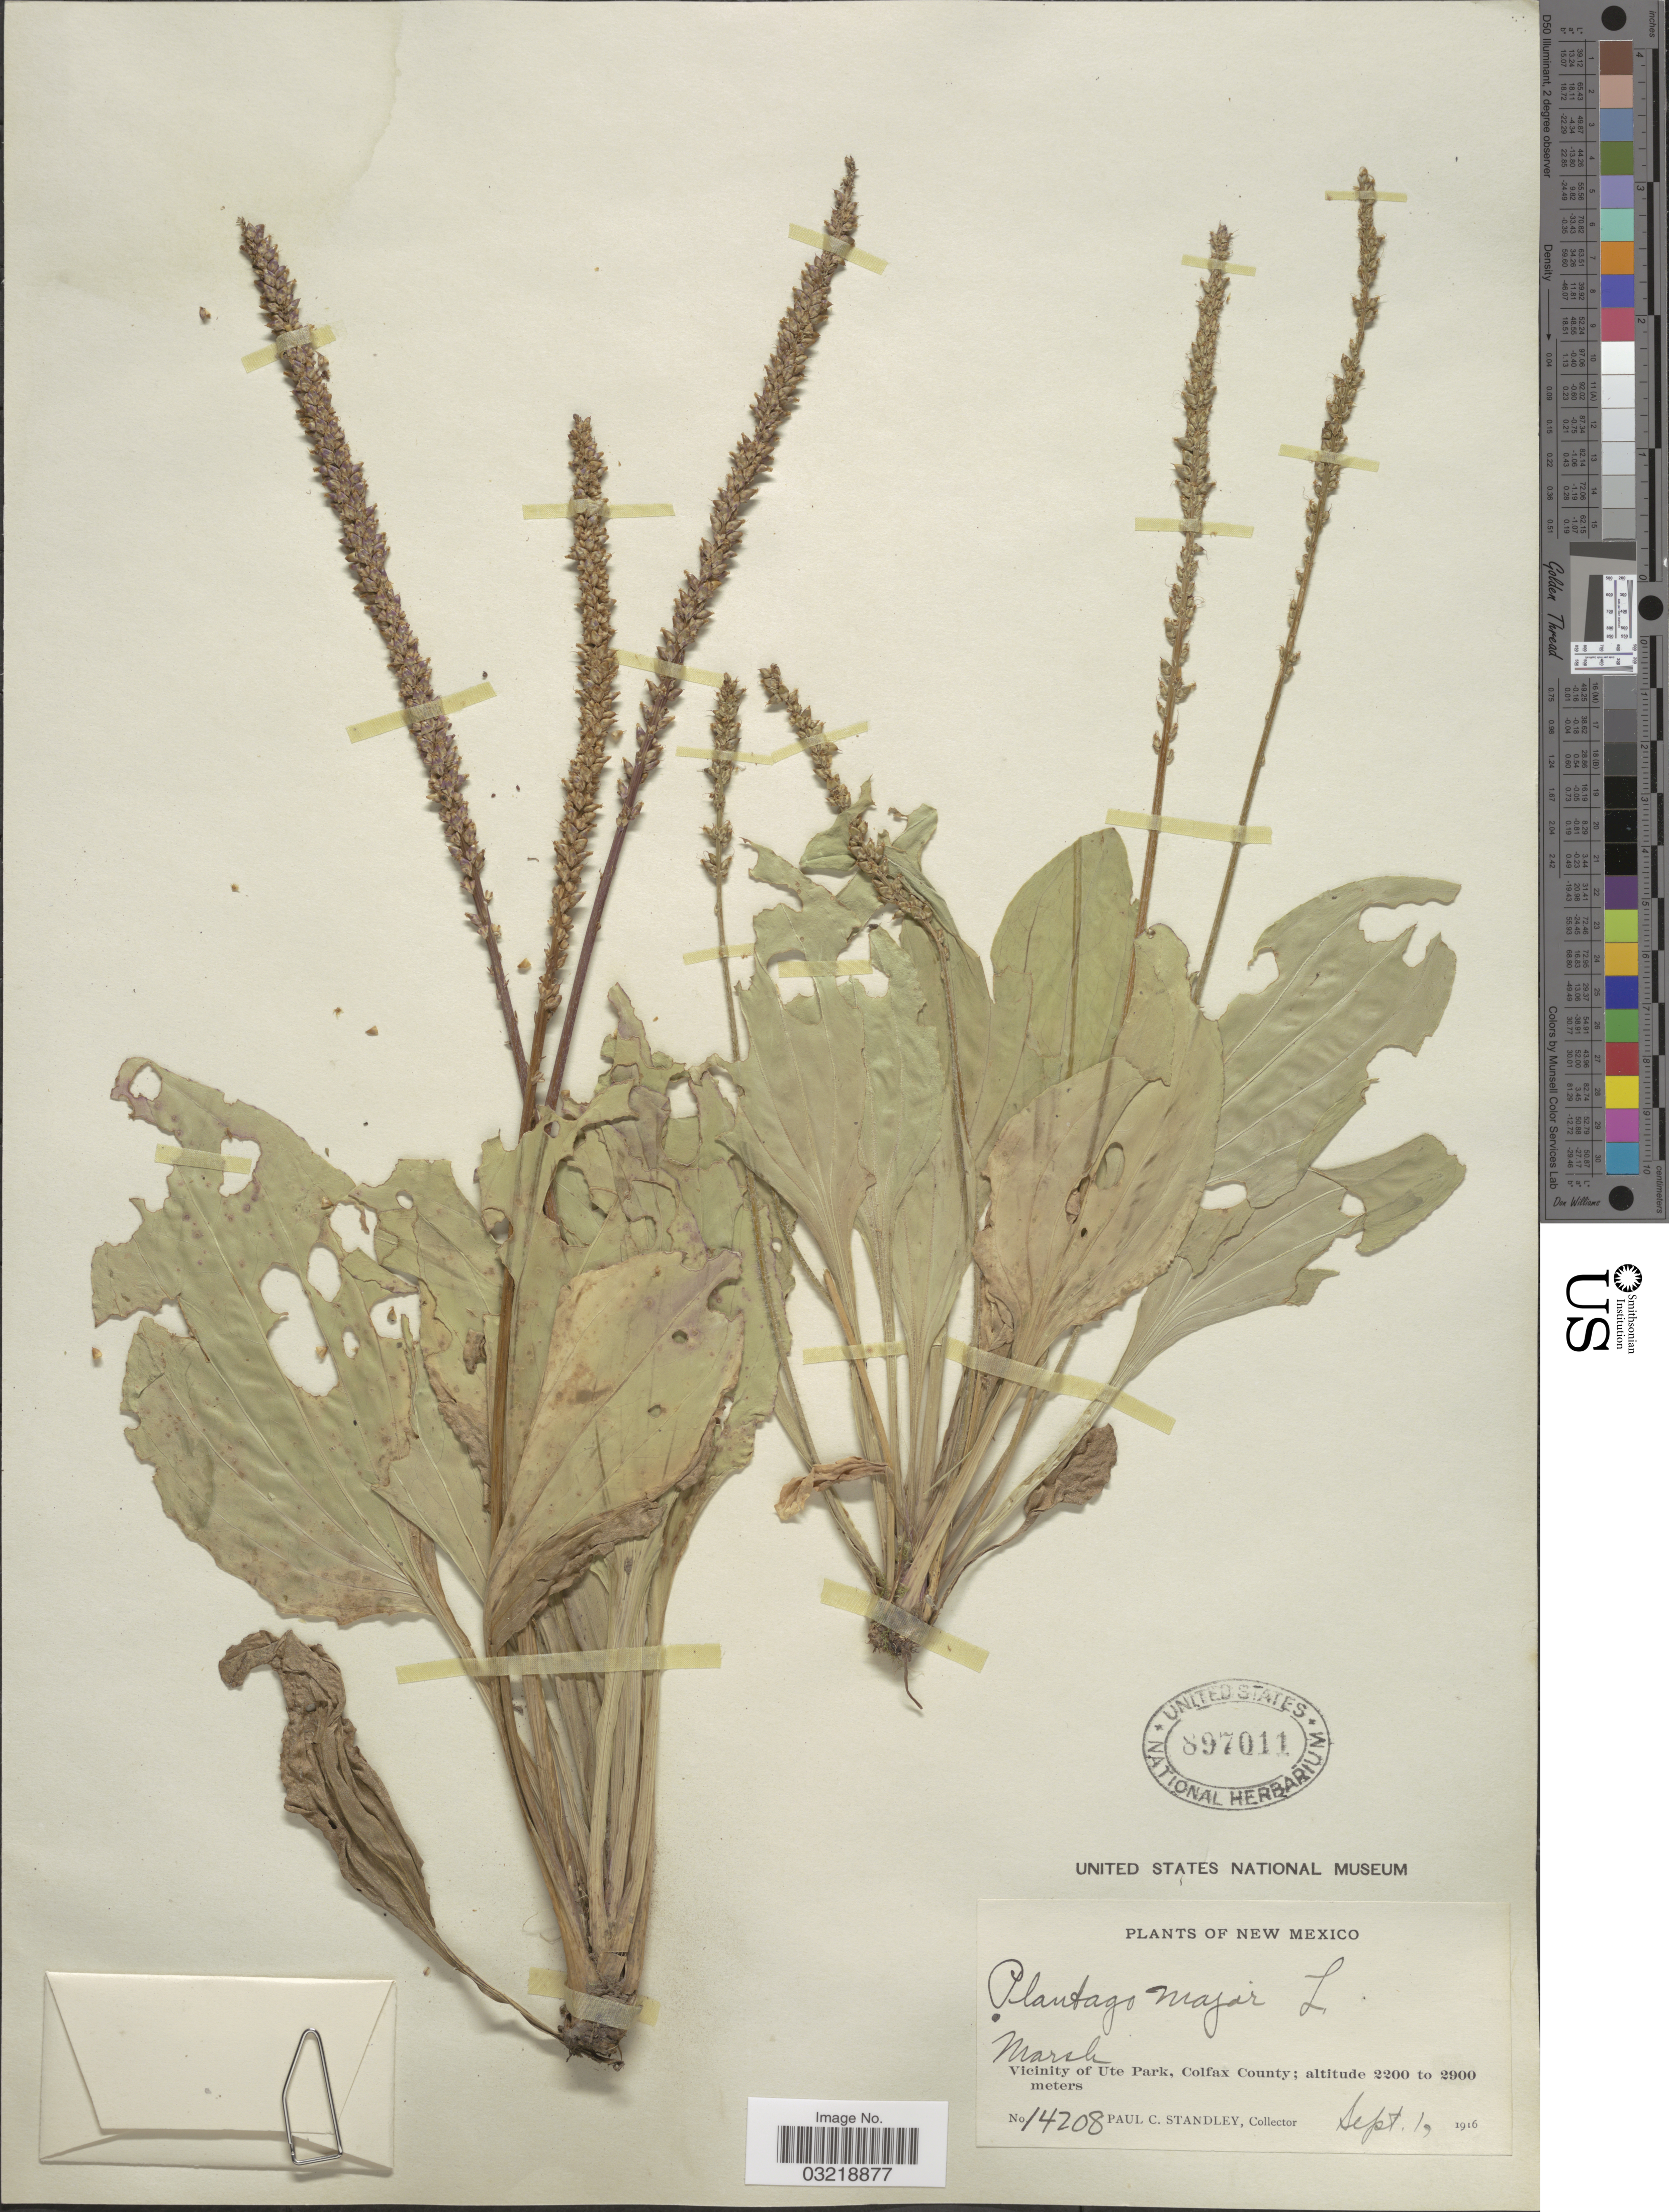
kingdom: Plantae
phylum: Tracheophyta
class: Magnoliopsida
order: Lamiales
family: Plantaginaceae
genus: Plantago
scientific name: Plantago major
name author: L.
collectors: P. C. Standley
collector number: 14208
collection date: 1916-09-01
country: United States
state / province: New Mexico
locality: Vicinity of Ute Park, Colfax County.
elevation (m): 2200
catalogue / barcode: US 897011